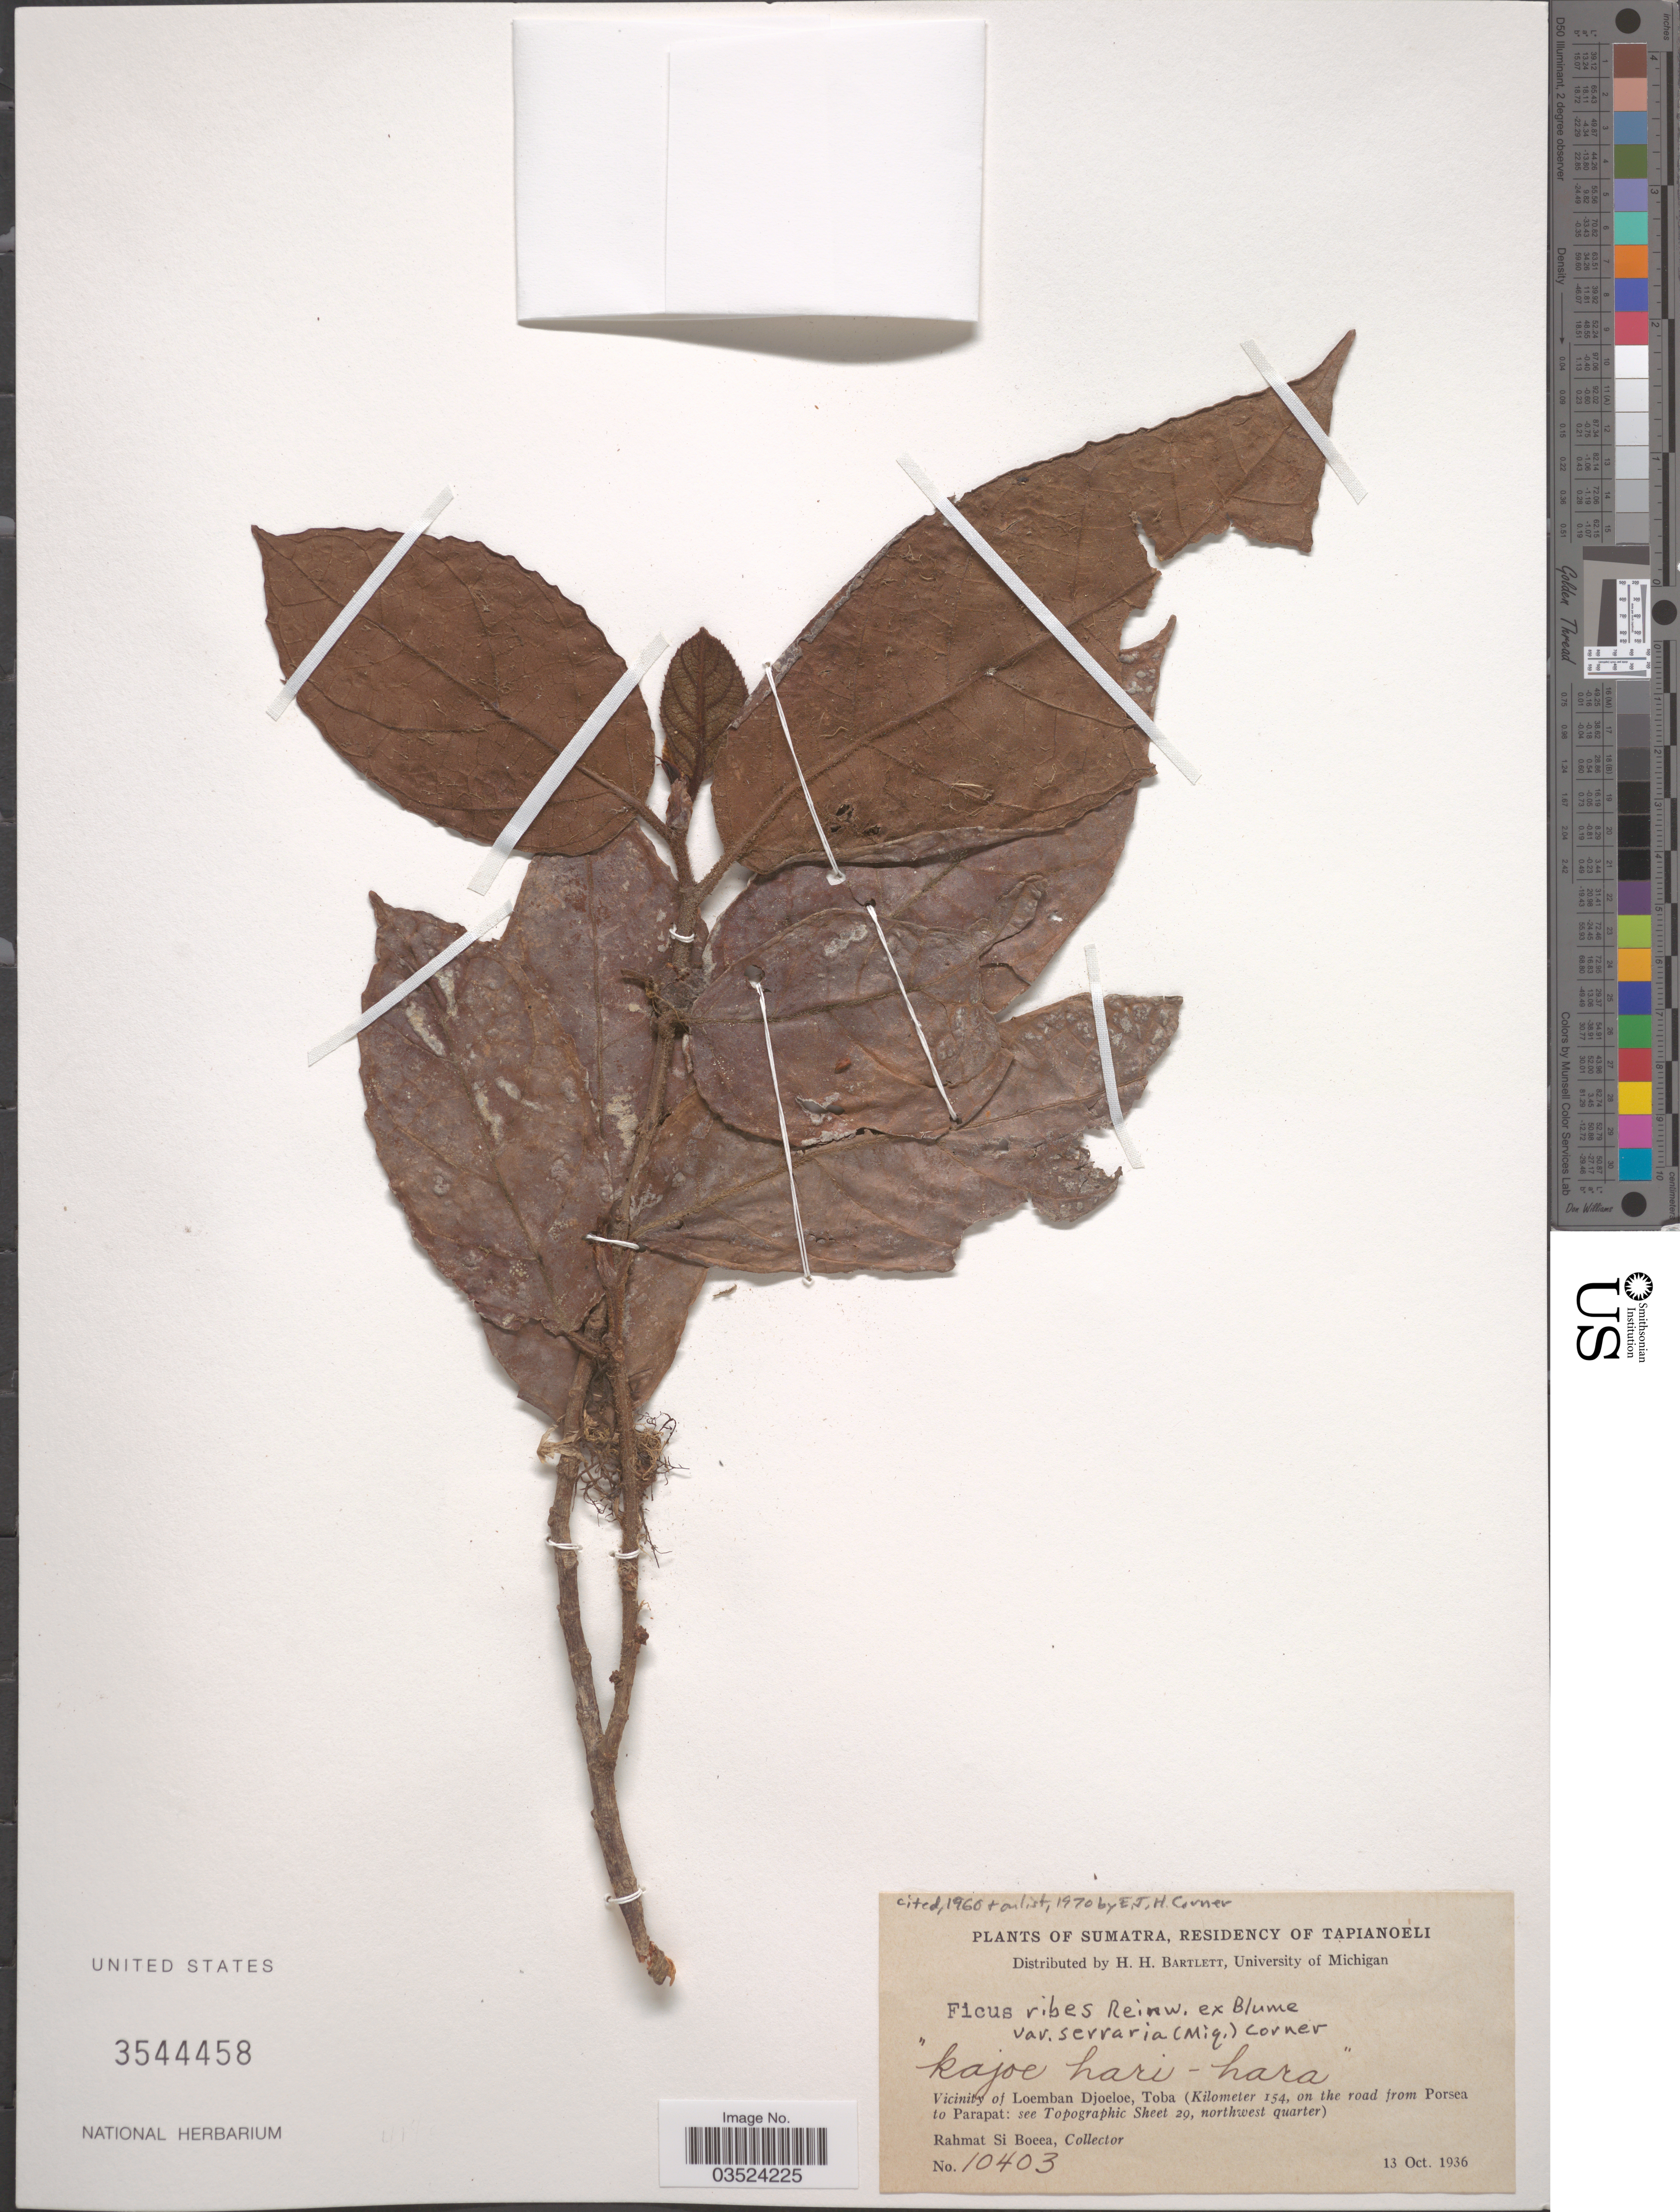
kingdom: Plantae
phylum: Tracheophyta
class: Magnoliopsida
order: Rosales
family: Moraceae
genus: Ficus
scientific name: Ficus ribes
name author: Reinw. ex Blume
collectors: Rahmat Si Boeea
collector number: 10403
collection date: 1936-10-13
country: Indonesia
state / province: Sumatra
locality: Residency of Tapianoeli. Vicinity of Loemban Djoeloe, Toba (Kilometer 154, on the road from Porsea to Parapat: see Topographic Sheet 29, northwest quarter).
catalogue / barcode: US 3544458